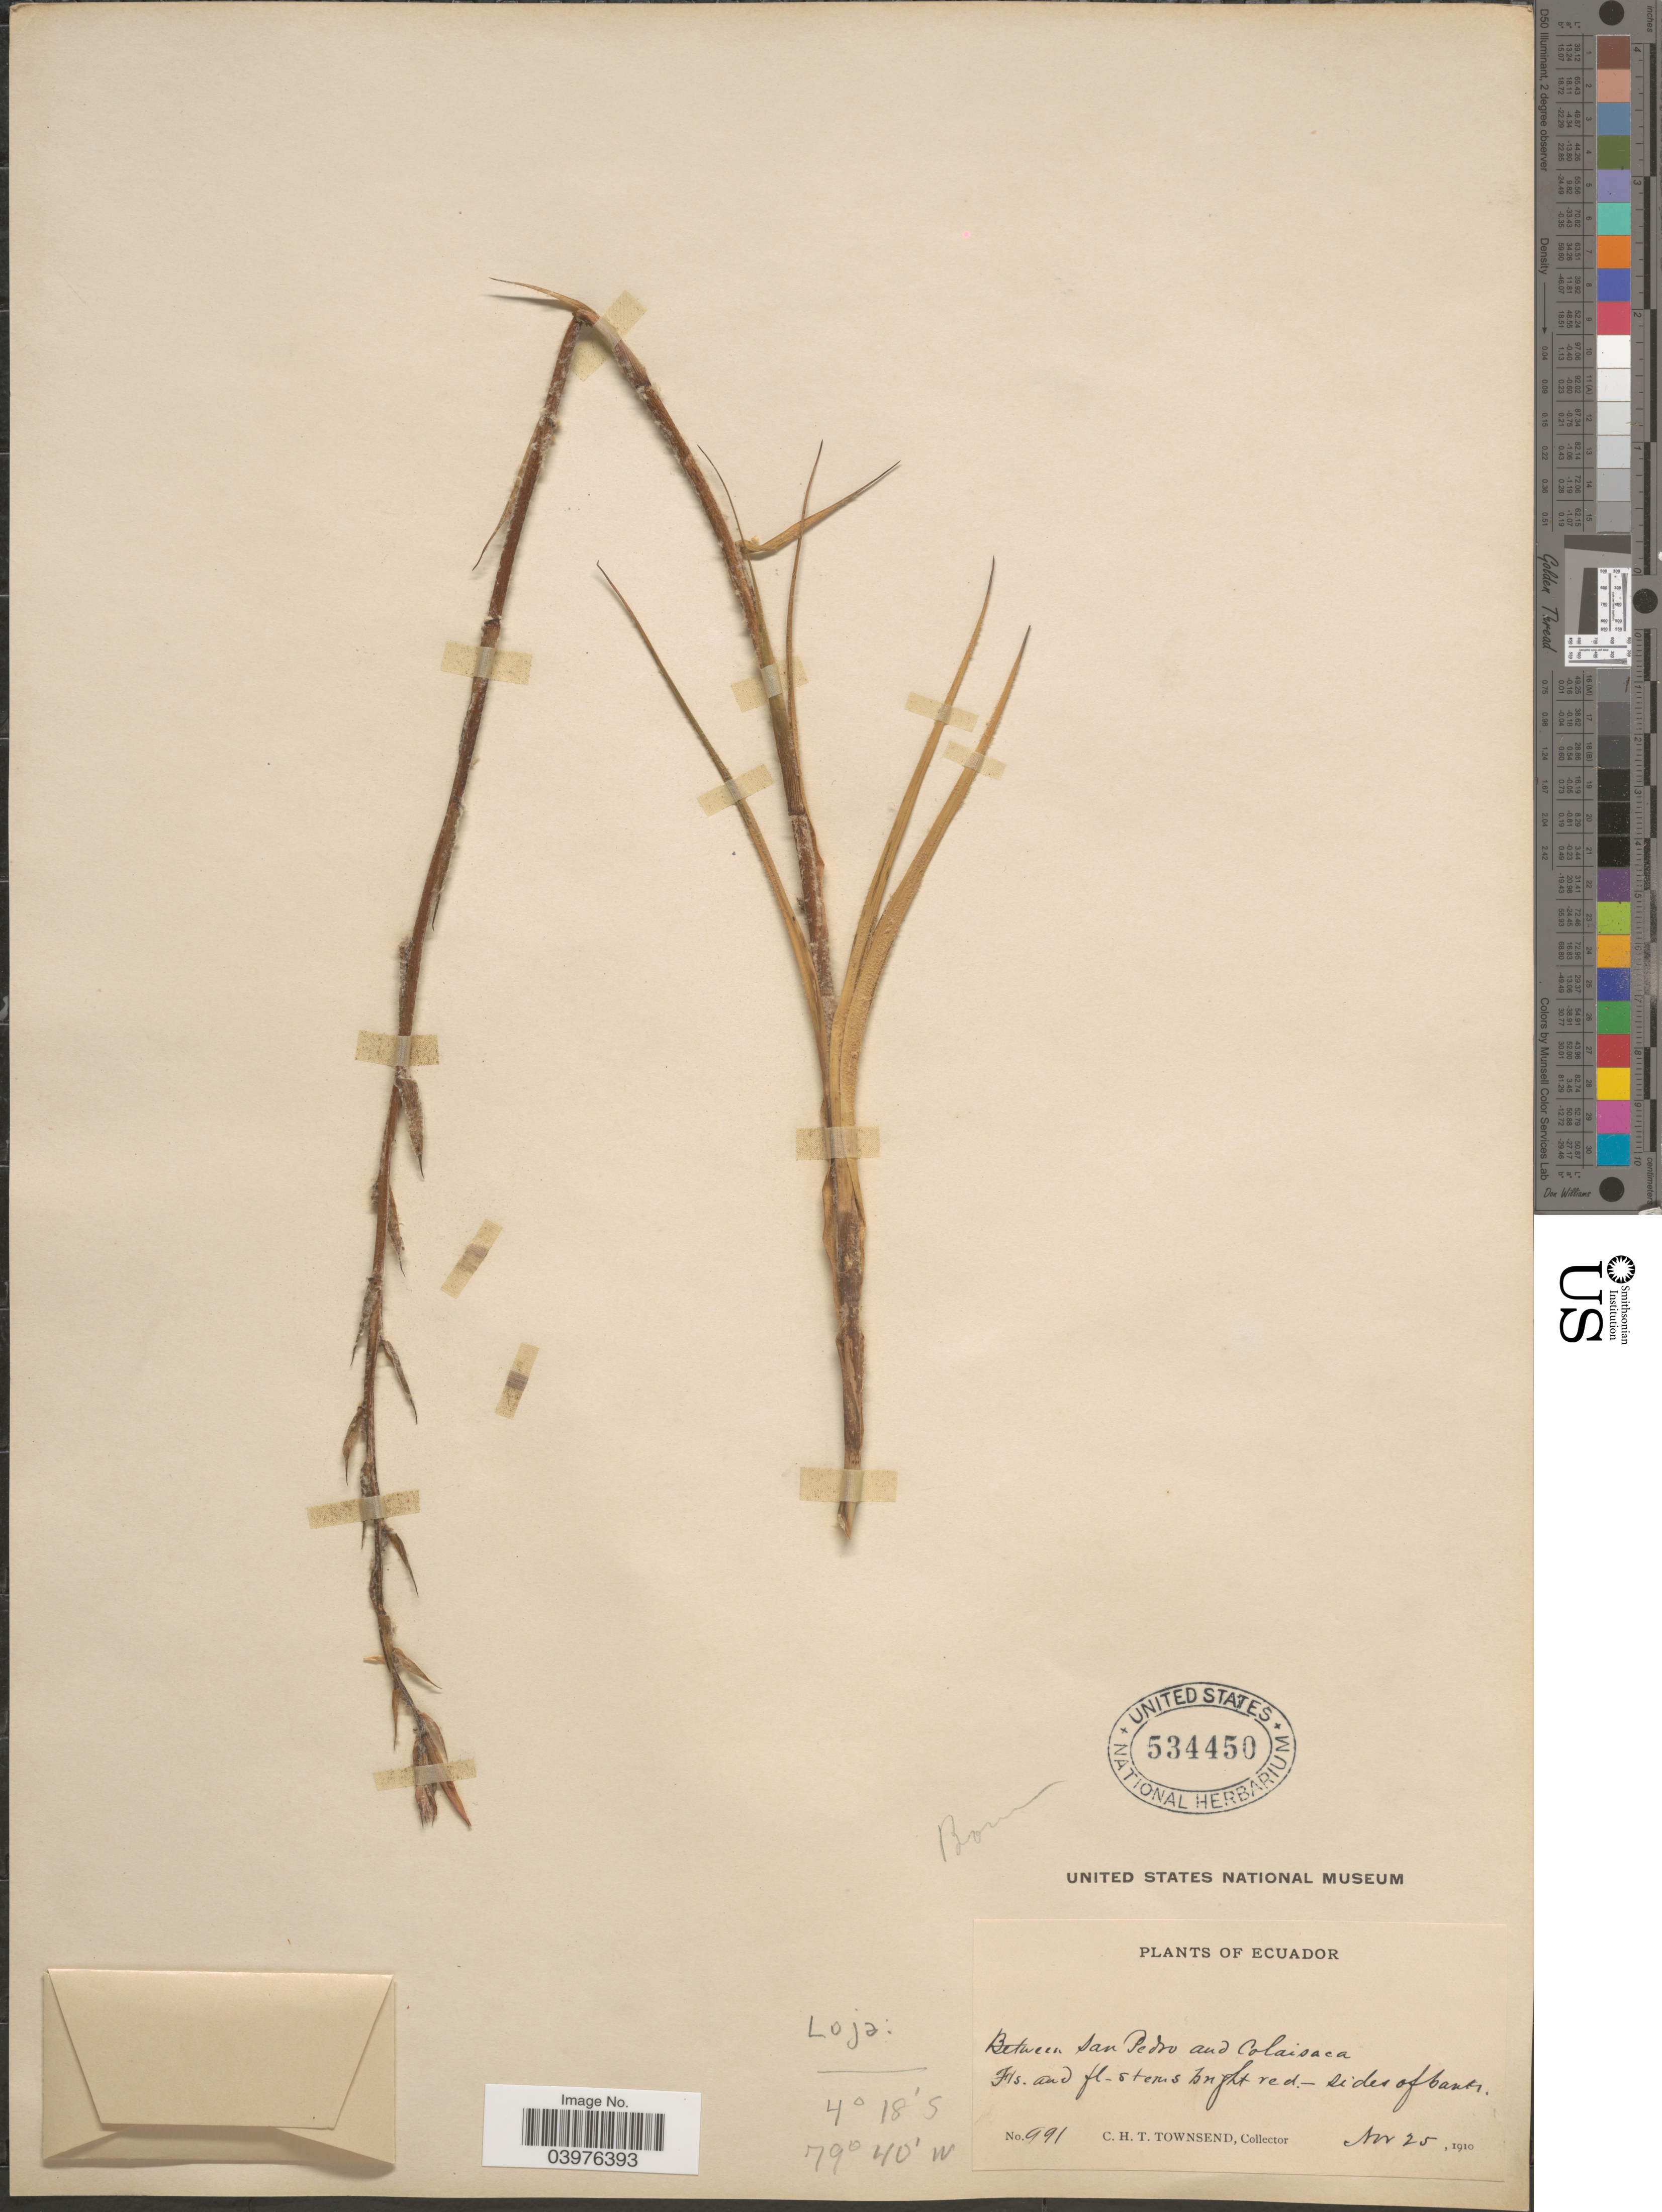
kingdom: Plantae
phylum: Tracheophyta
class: Liliopsida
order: Poales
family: Bromeliaceae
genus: Pitcairnia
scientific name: Pitcairnia pungens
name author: Kunth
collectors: C. H. T. Townsend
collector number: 991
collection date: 1910-11-25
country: Ecuador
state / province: Loja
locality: Between San Pedro and Colaisaca.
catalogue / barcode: US 534450